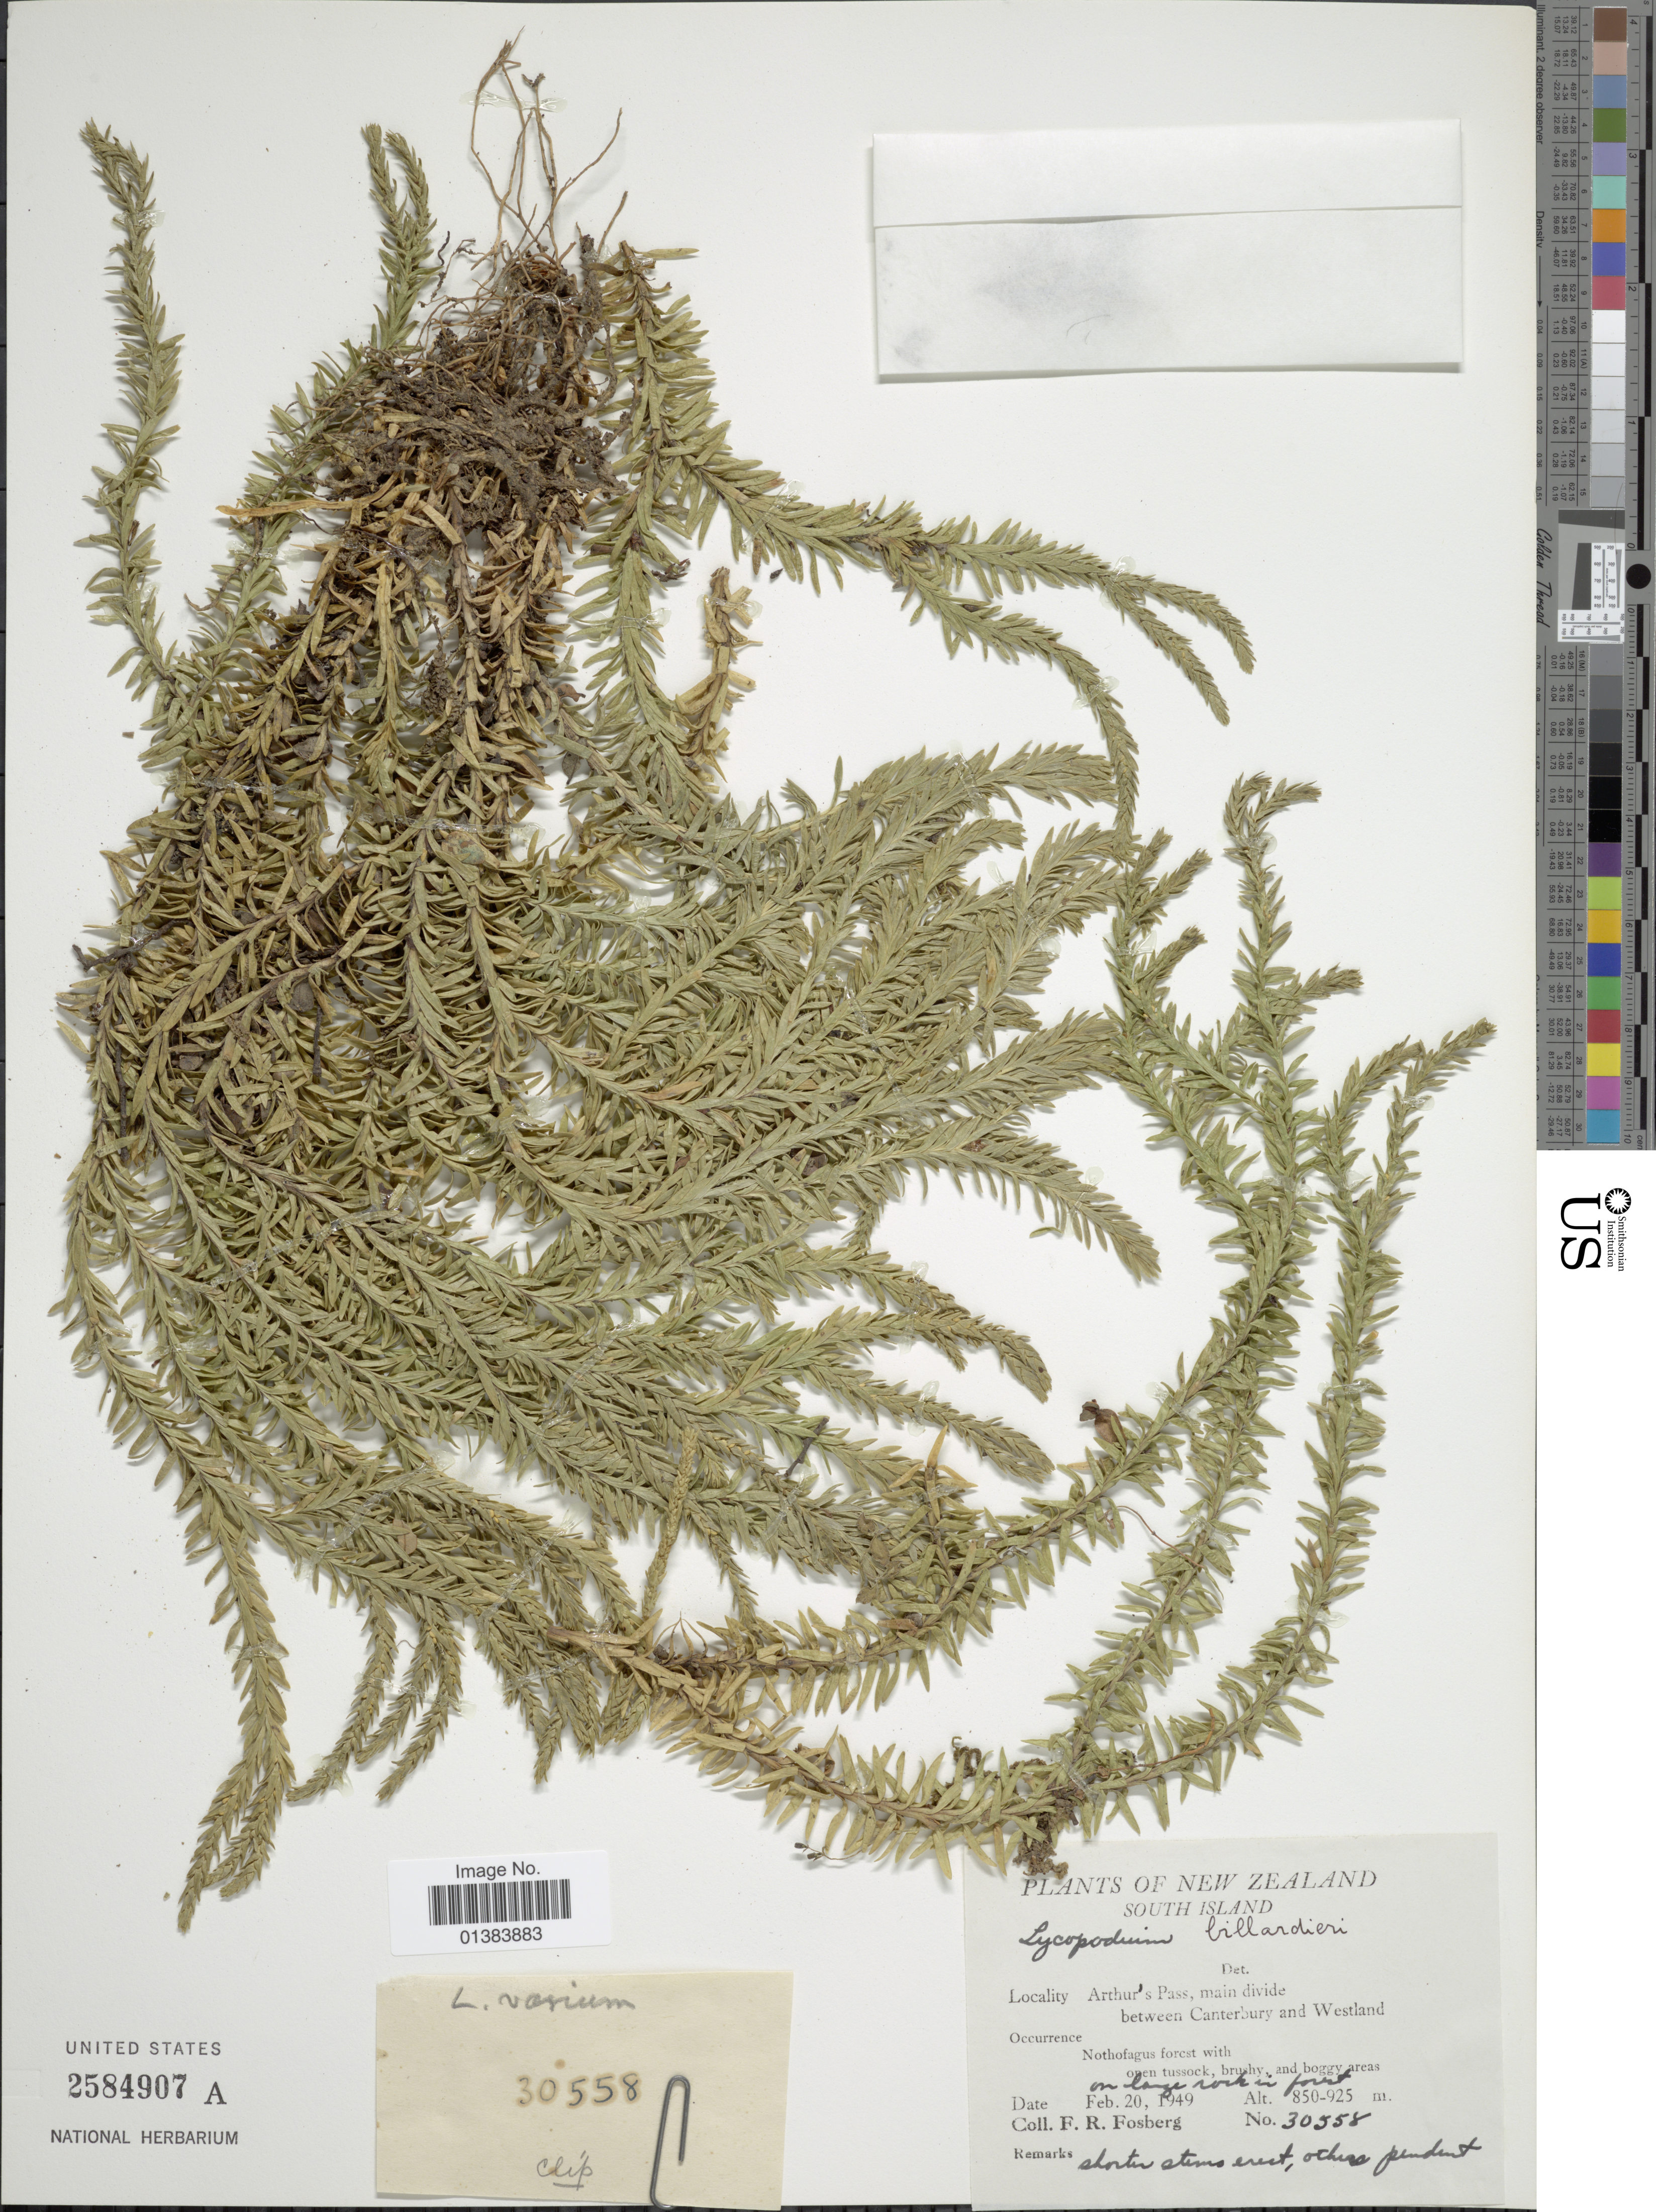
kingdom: Plantae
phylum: Tracheophyta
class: Lycopodiopsida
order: Lycopodiales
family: Lycopodiaceae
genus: Phlegmariurus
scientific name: Phlegmariurus varius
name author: (R. Br.) A. R. Field & Bostock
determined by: Field, A. R.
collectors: F. R. Fosberg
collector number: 30558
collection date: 1949-02-20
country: New Zealand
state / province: Canterbury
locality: South Island, Arthur's Pass, main divide, between Canterburry and Westland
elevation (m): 850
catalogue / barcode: US 2584907A